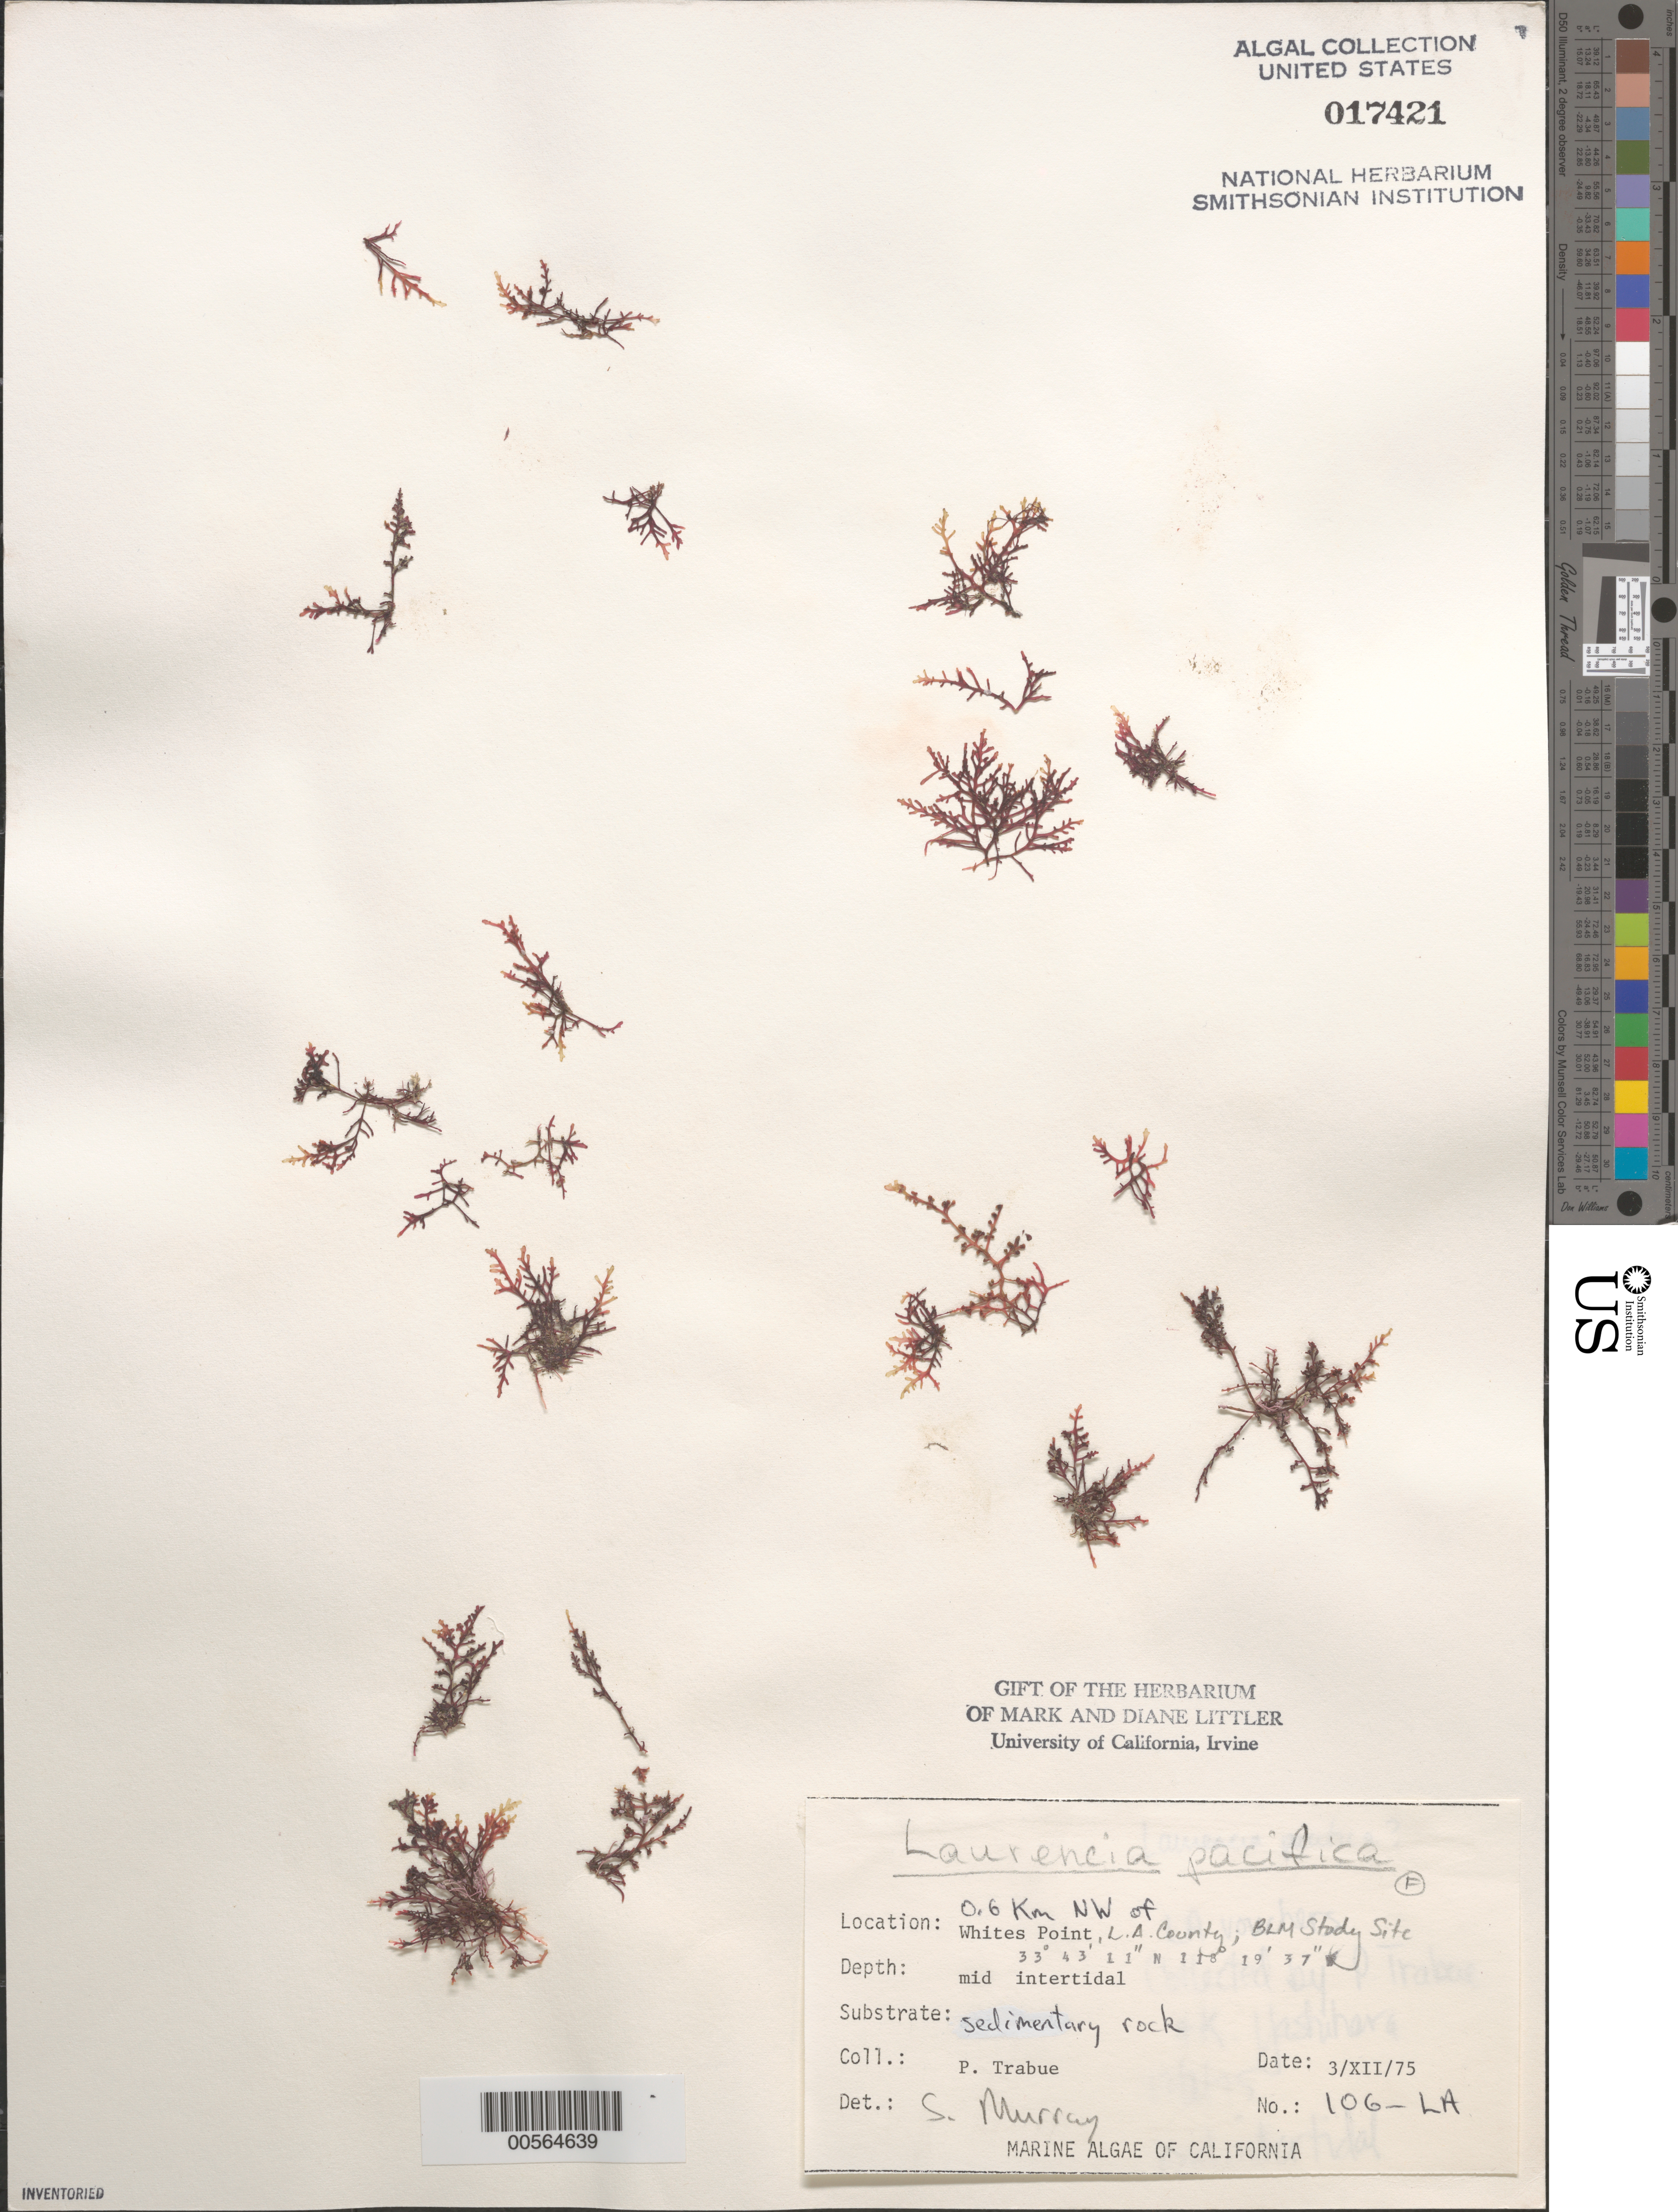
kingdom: Plantae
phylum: Rhodophyta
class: Florideophyceae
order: Ceramiales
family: Rhodomelaceae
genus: Laurencia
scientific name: Laurencia pacifica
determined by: Murray, S. N.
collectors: P. J. Trabue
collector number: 106-la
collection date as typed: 03 Dec 1975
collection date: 1975-12-03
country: United States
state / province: California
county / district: Los Angeles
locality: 0.6 km northwest of Whites Point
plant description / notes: BLM-SOCALBIGHT Rocky Intertidal Survey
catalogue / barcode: US 17421